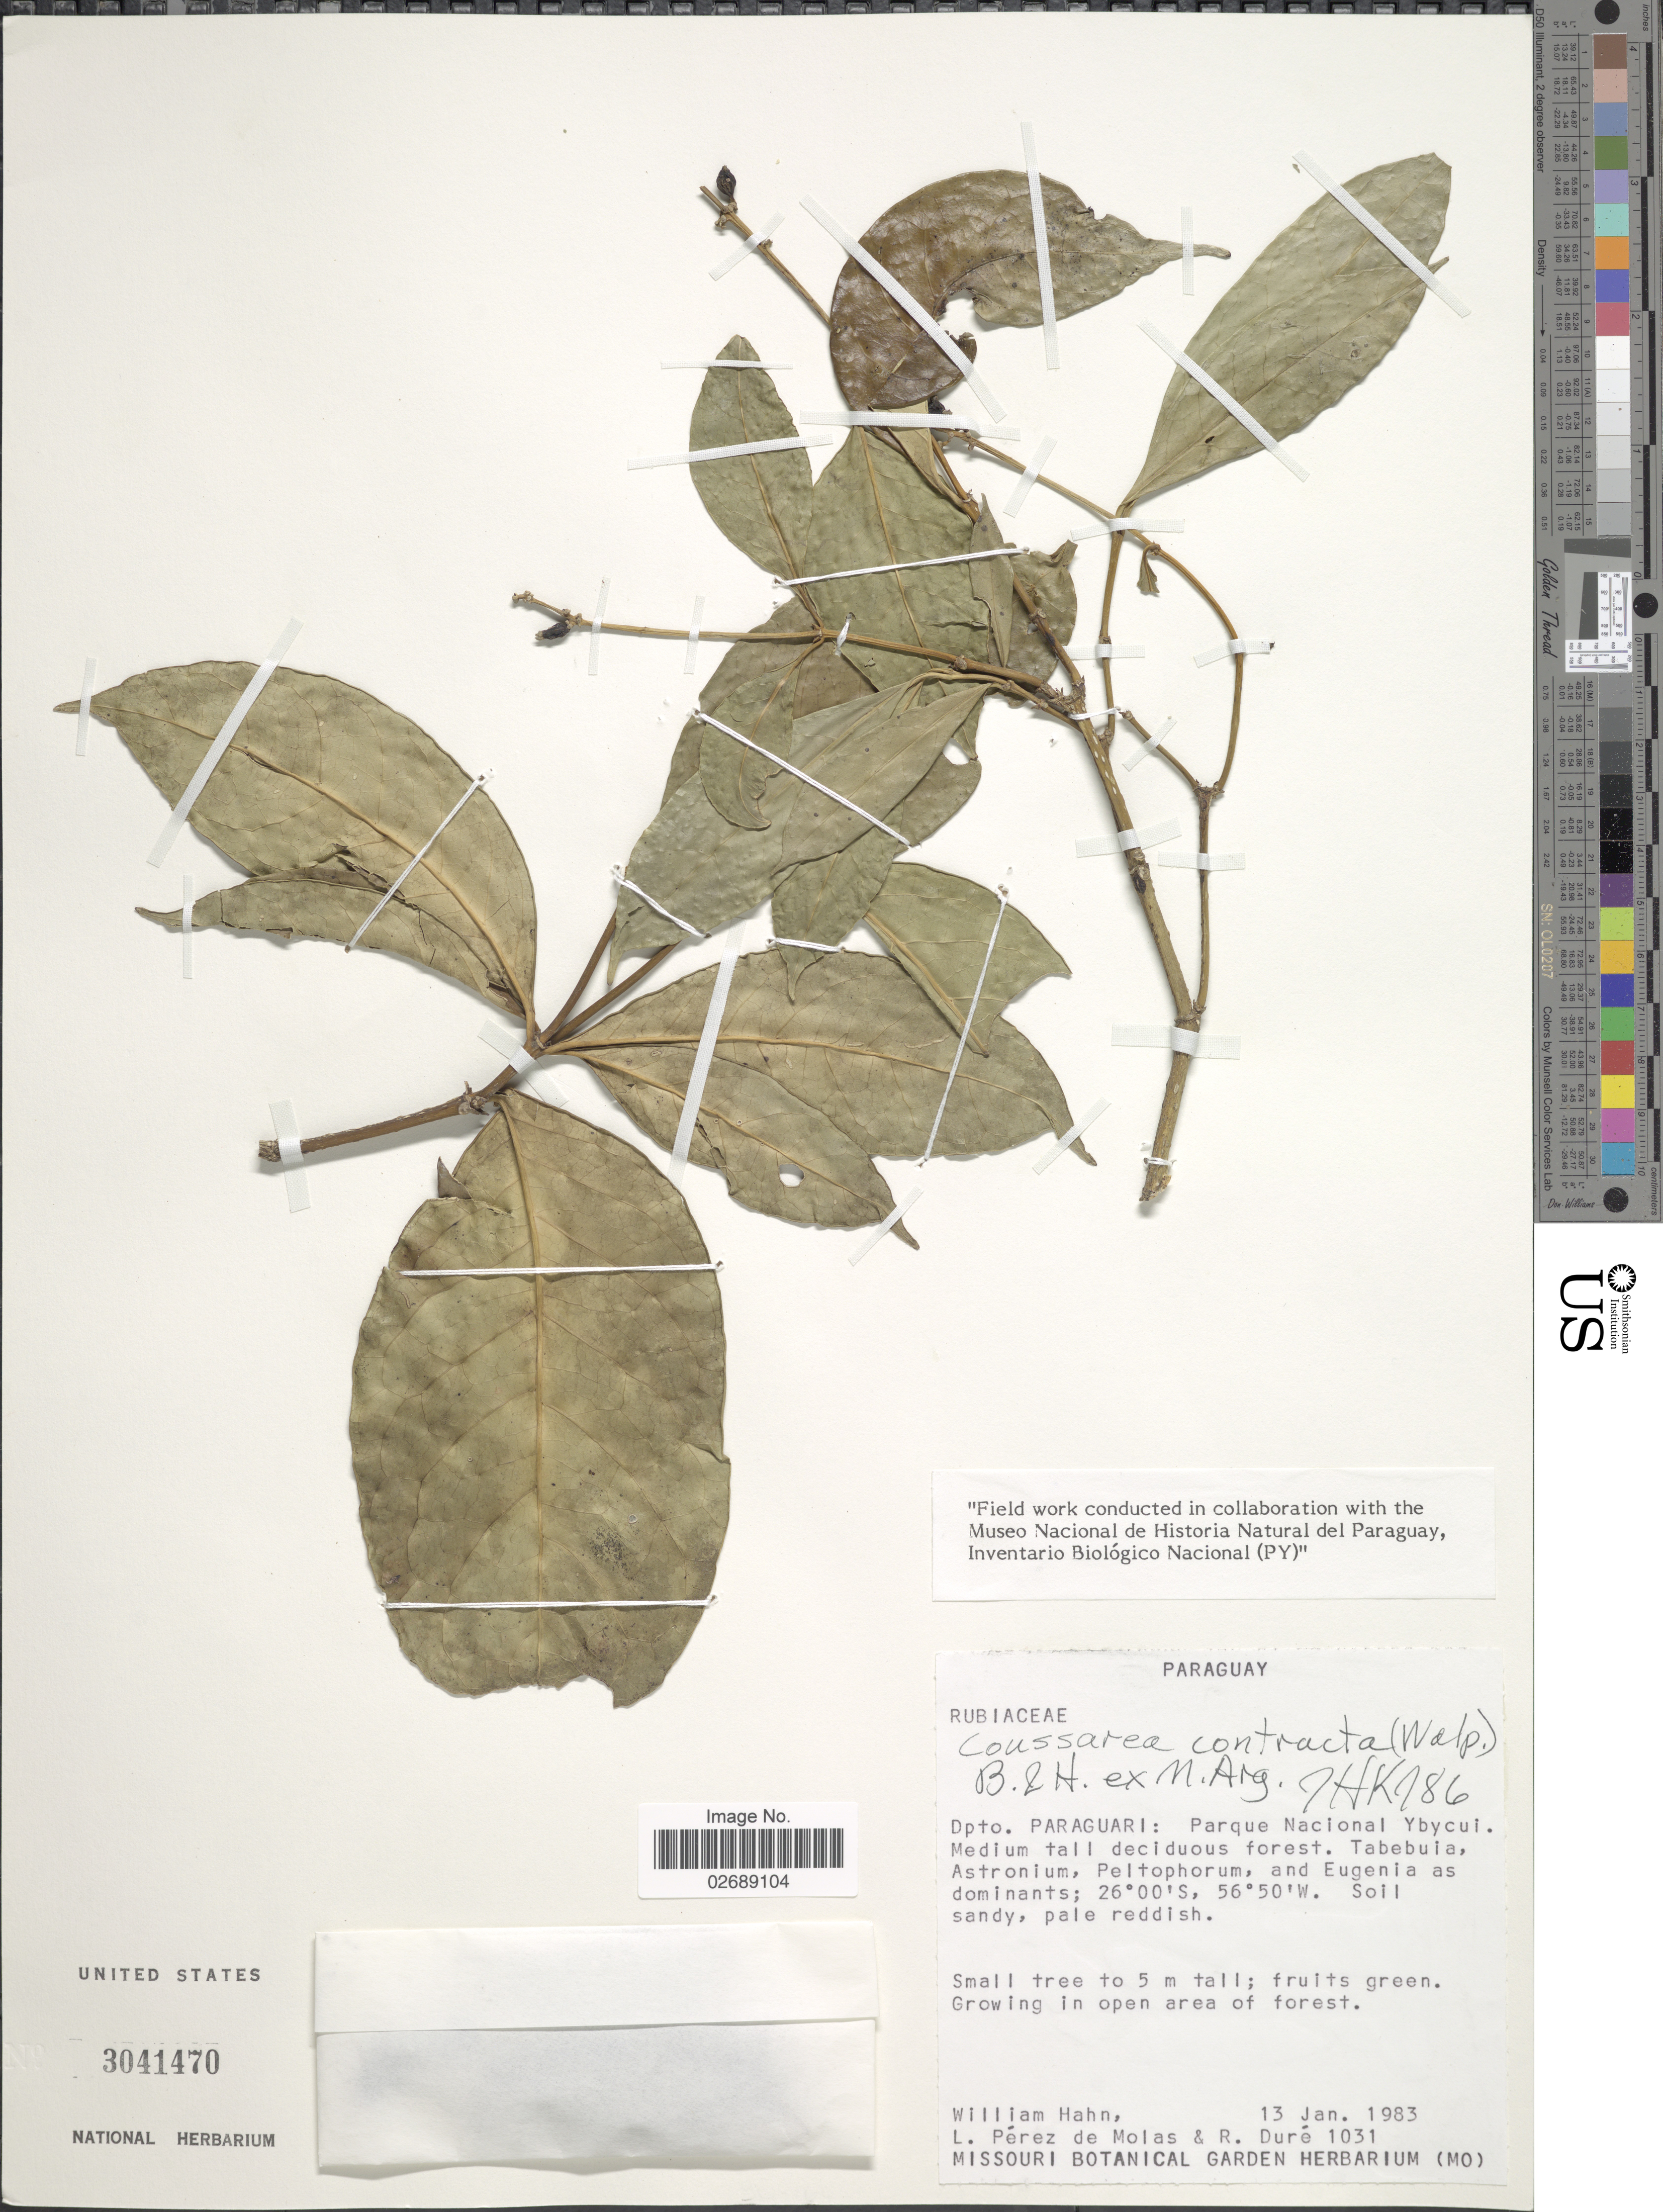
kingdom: Plantae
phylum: Tracheophyta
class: Magnoliopsida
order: Gentianales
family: Rubiaceae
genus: Coussarea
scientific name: Coussarea contracta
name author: (Walp.) Benth. & Hook. f. ex Müll. Arg.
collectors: W. Hahn, L. Perez de Molas & R. Duré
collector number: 1031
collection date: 1983-01-13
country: Paraguay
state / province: Paraguari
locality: Parque Nacional Ybucui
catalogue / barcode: US 3041470